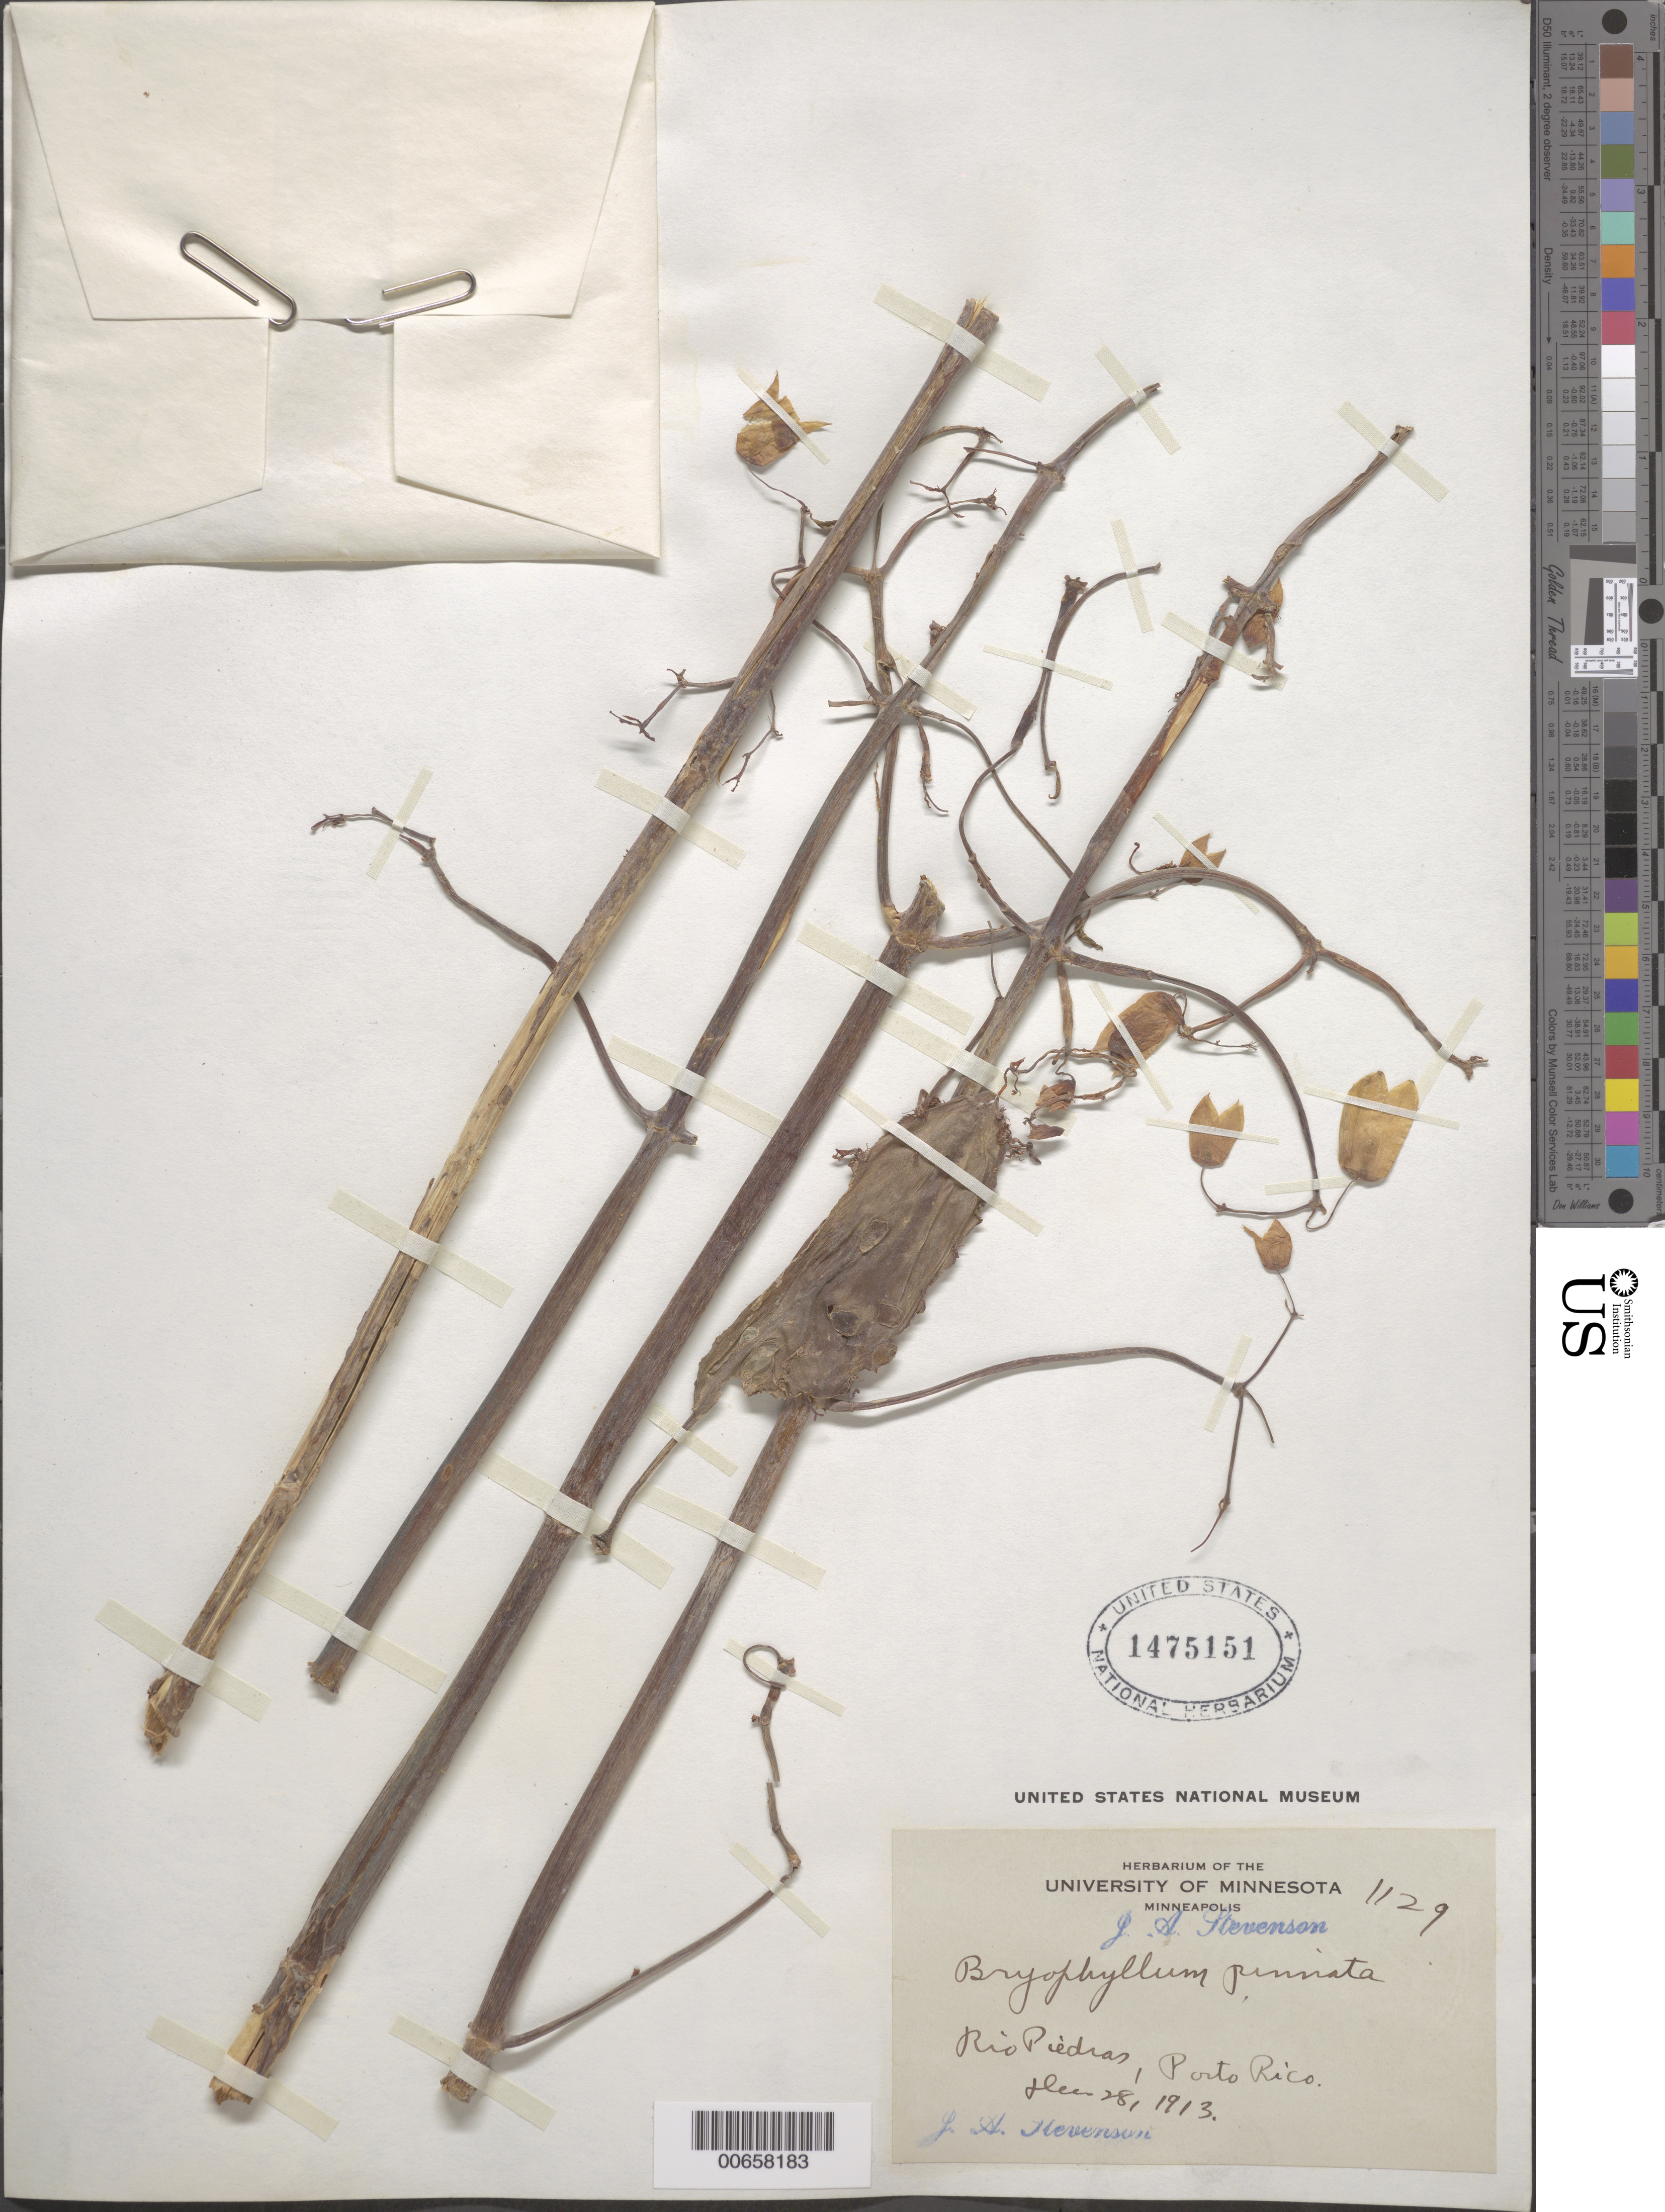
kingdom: Plantae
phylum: Tracheophyta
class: Magnoliopsida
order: Saxifragales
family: Crassulaceae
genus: Kalanchoe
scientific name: Kalanchoe pinnata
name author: (Lam.) Pers.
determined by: Strong, Mark T., (BOT), Smithsonian Institution - National Museum of Natural History (UNITED STATES)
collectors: J. Stevenson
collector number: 1129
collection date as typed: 28 Dec 1913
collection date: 1913-12-28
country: Puerto Rico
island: Greater Antilles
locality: Rio Piedras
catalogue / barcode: US 1475151